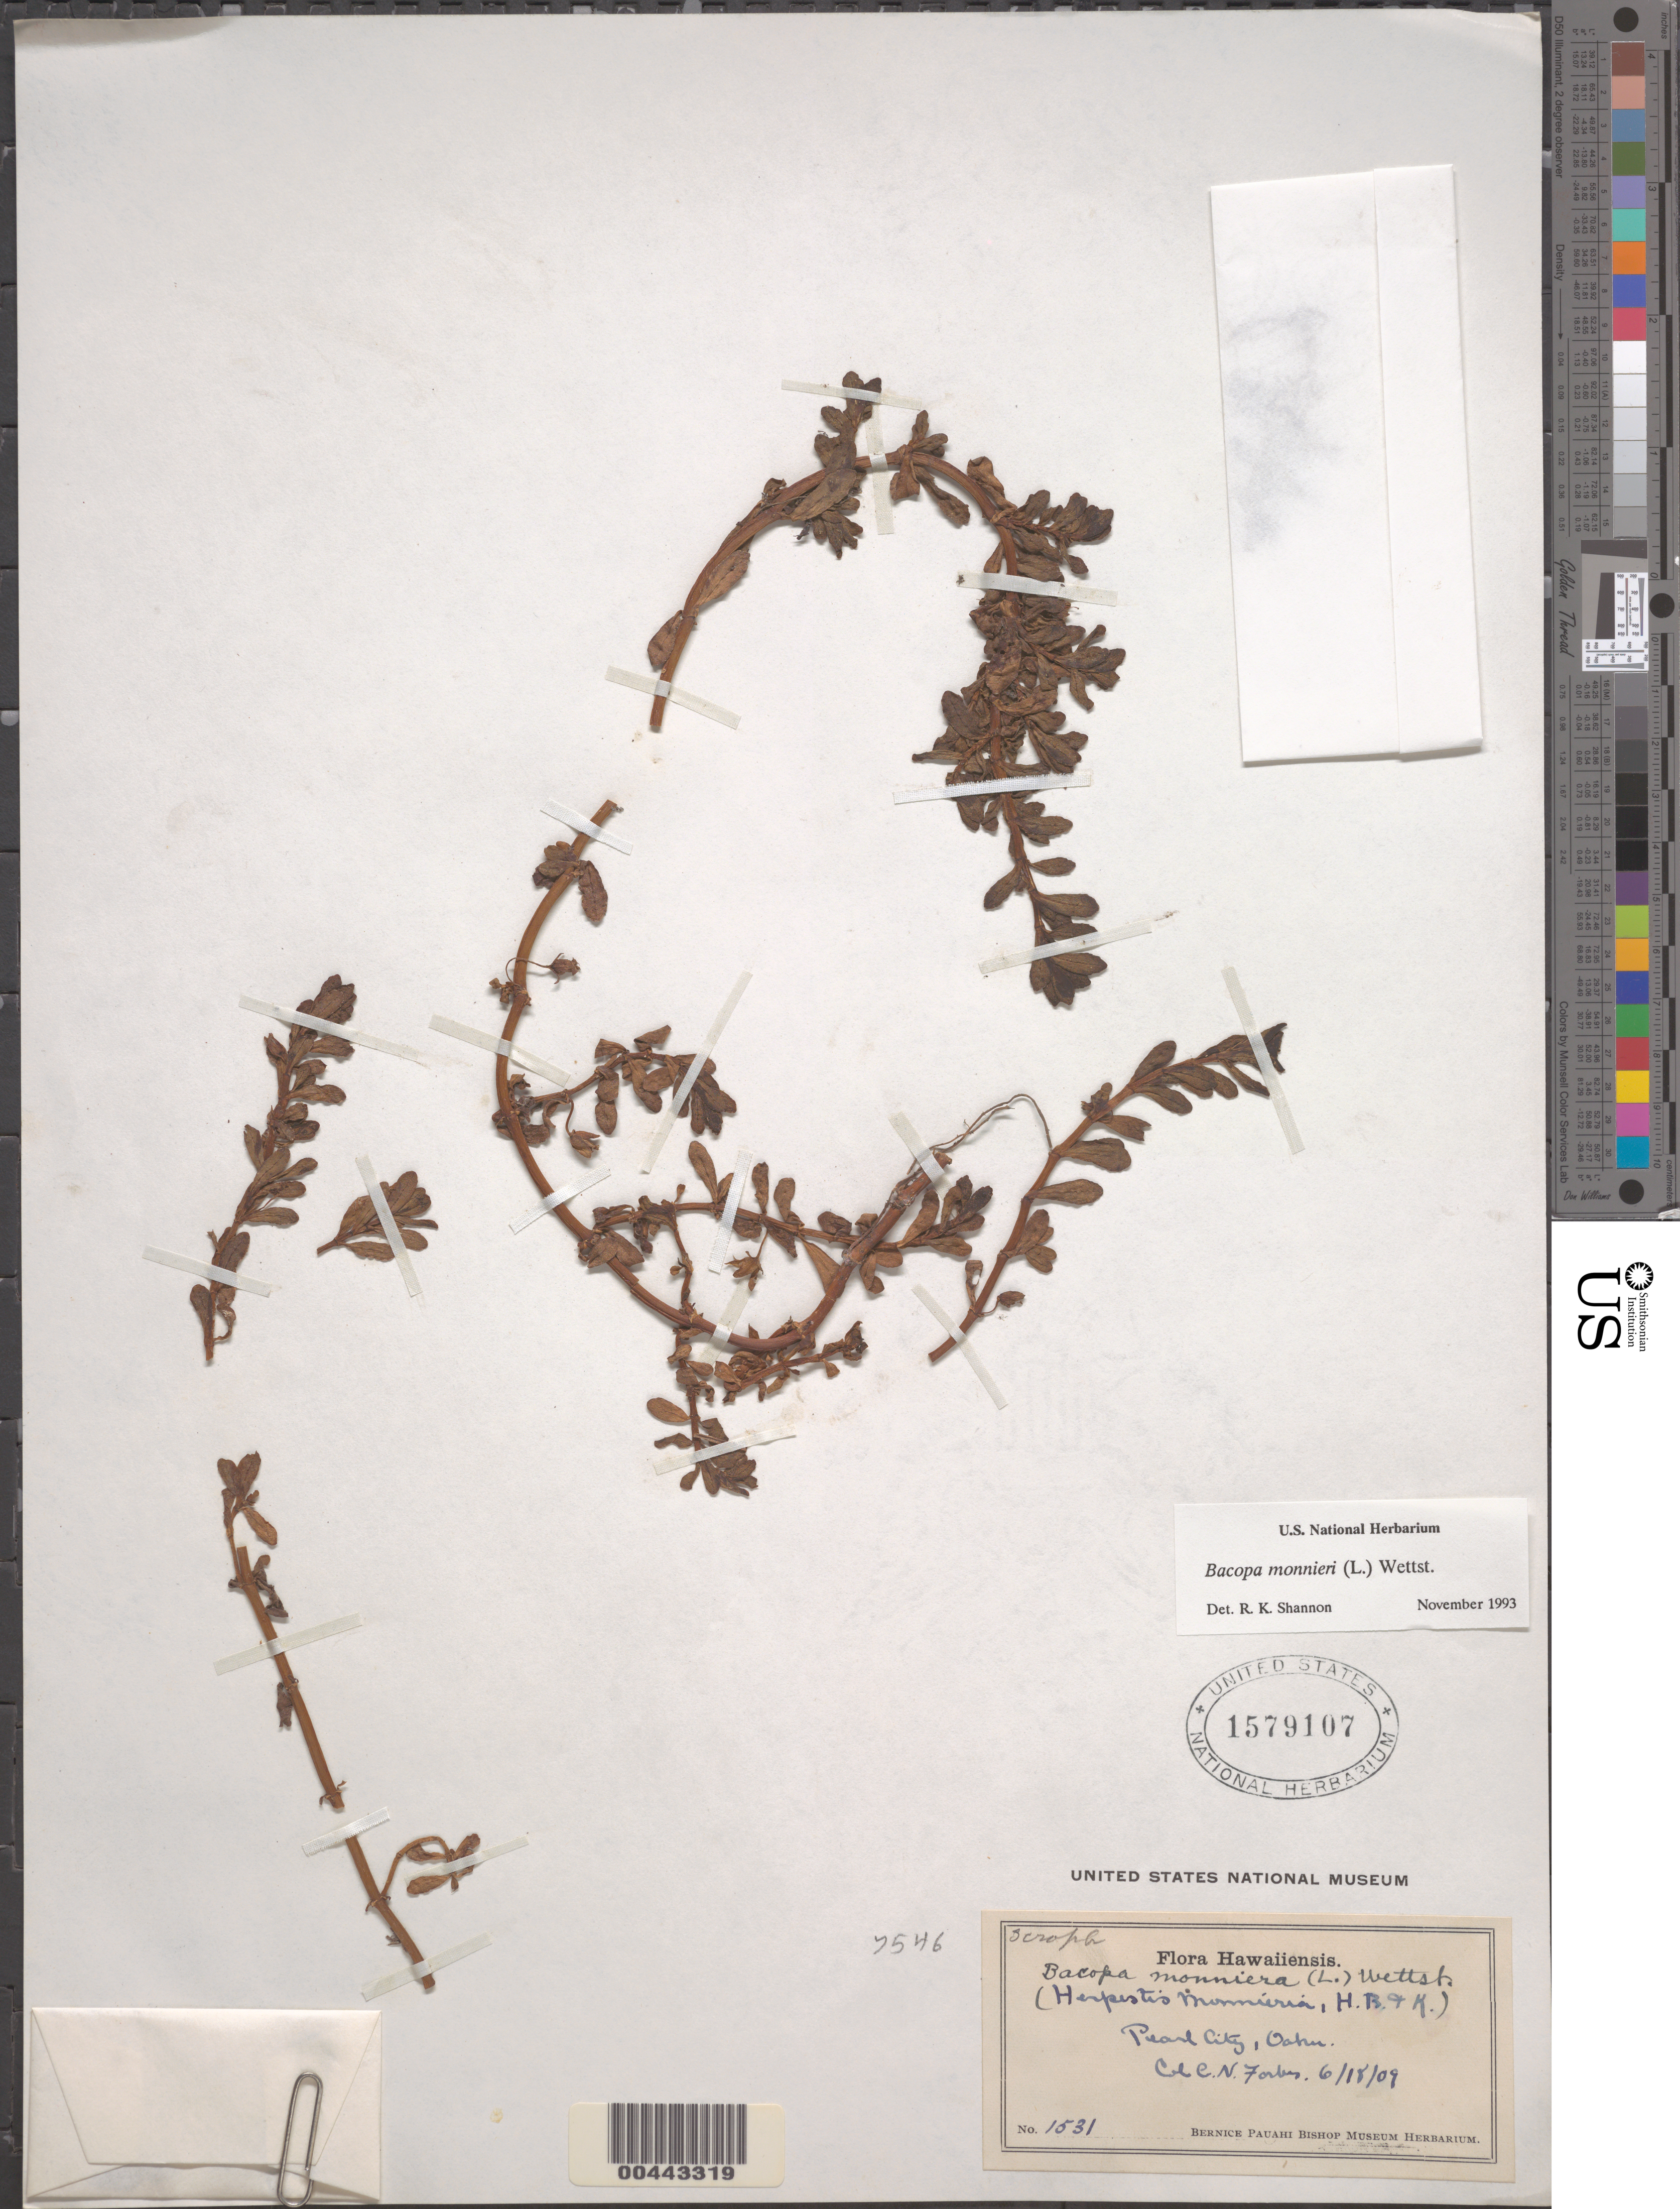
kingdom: Plantae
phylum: Tracheophyta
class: Magnoliopsida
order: Lamiales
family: Plantaginaceae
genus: Bacopa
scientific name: Bacopa monnieri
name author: (L.) Wettst.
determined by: Shannon, R. K., (UNITED STATES)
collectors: C. N. Forbes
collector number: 1531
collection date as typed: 15 Jun 1909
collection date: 1909-06-15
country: United States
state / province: Hawaii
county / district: Honolulu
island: Oahu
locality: Pearl City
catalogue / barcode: US 1579107